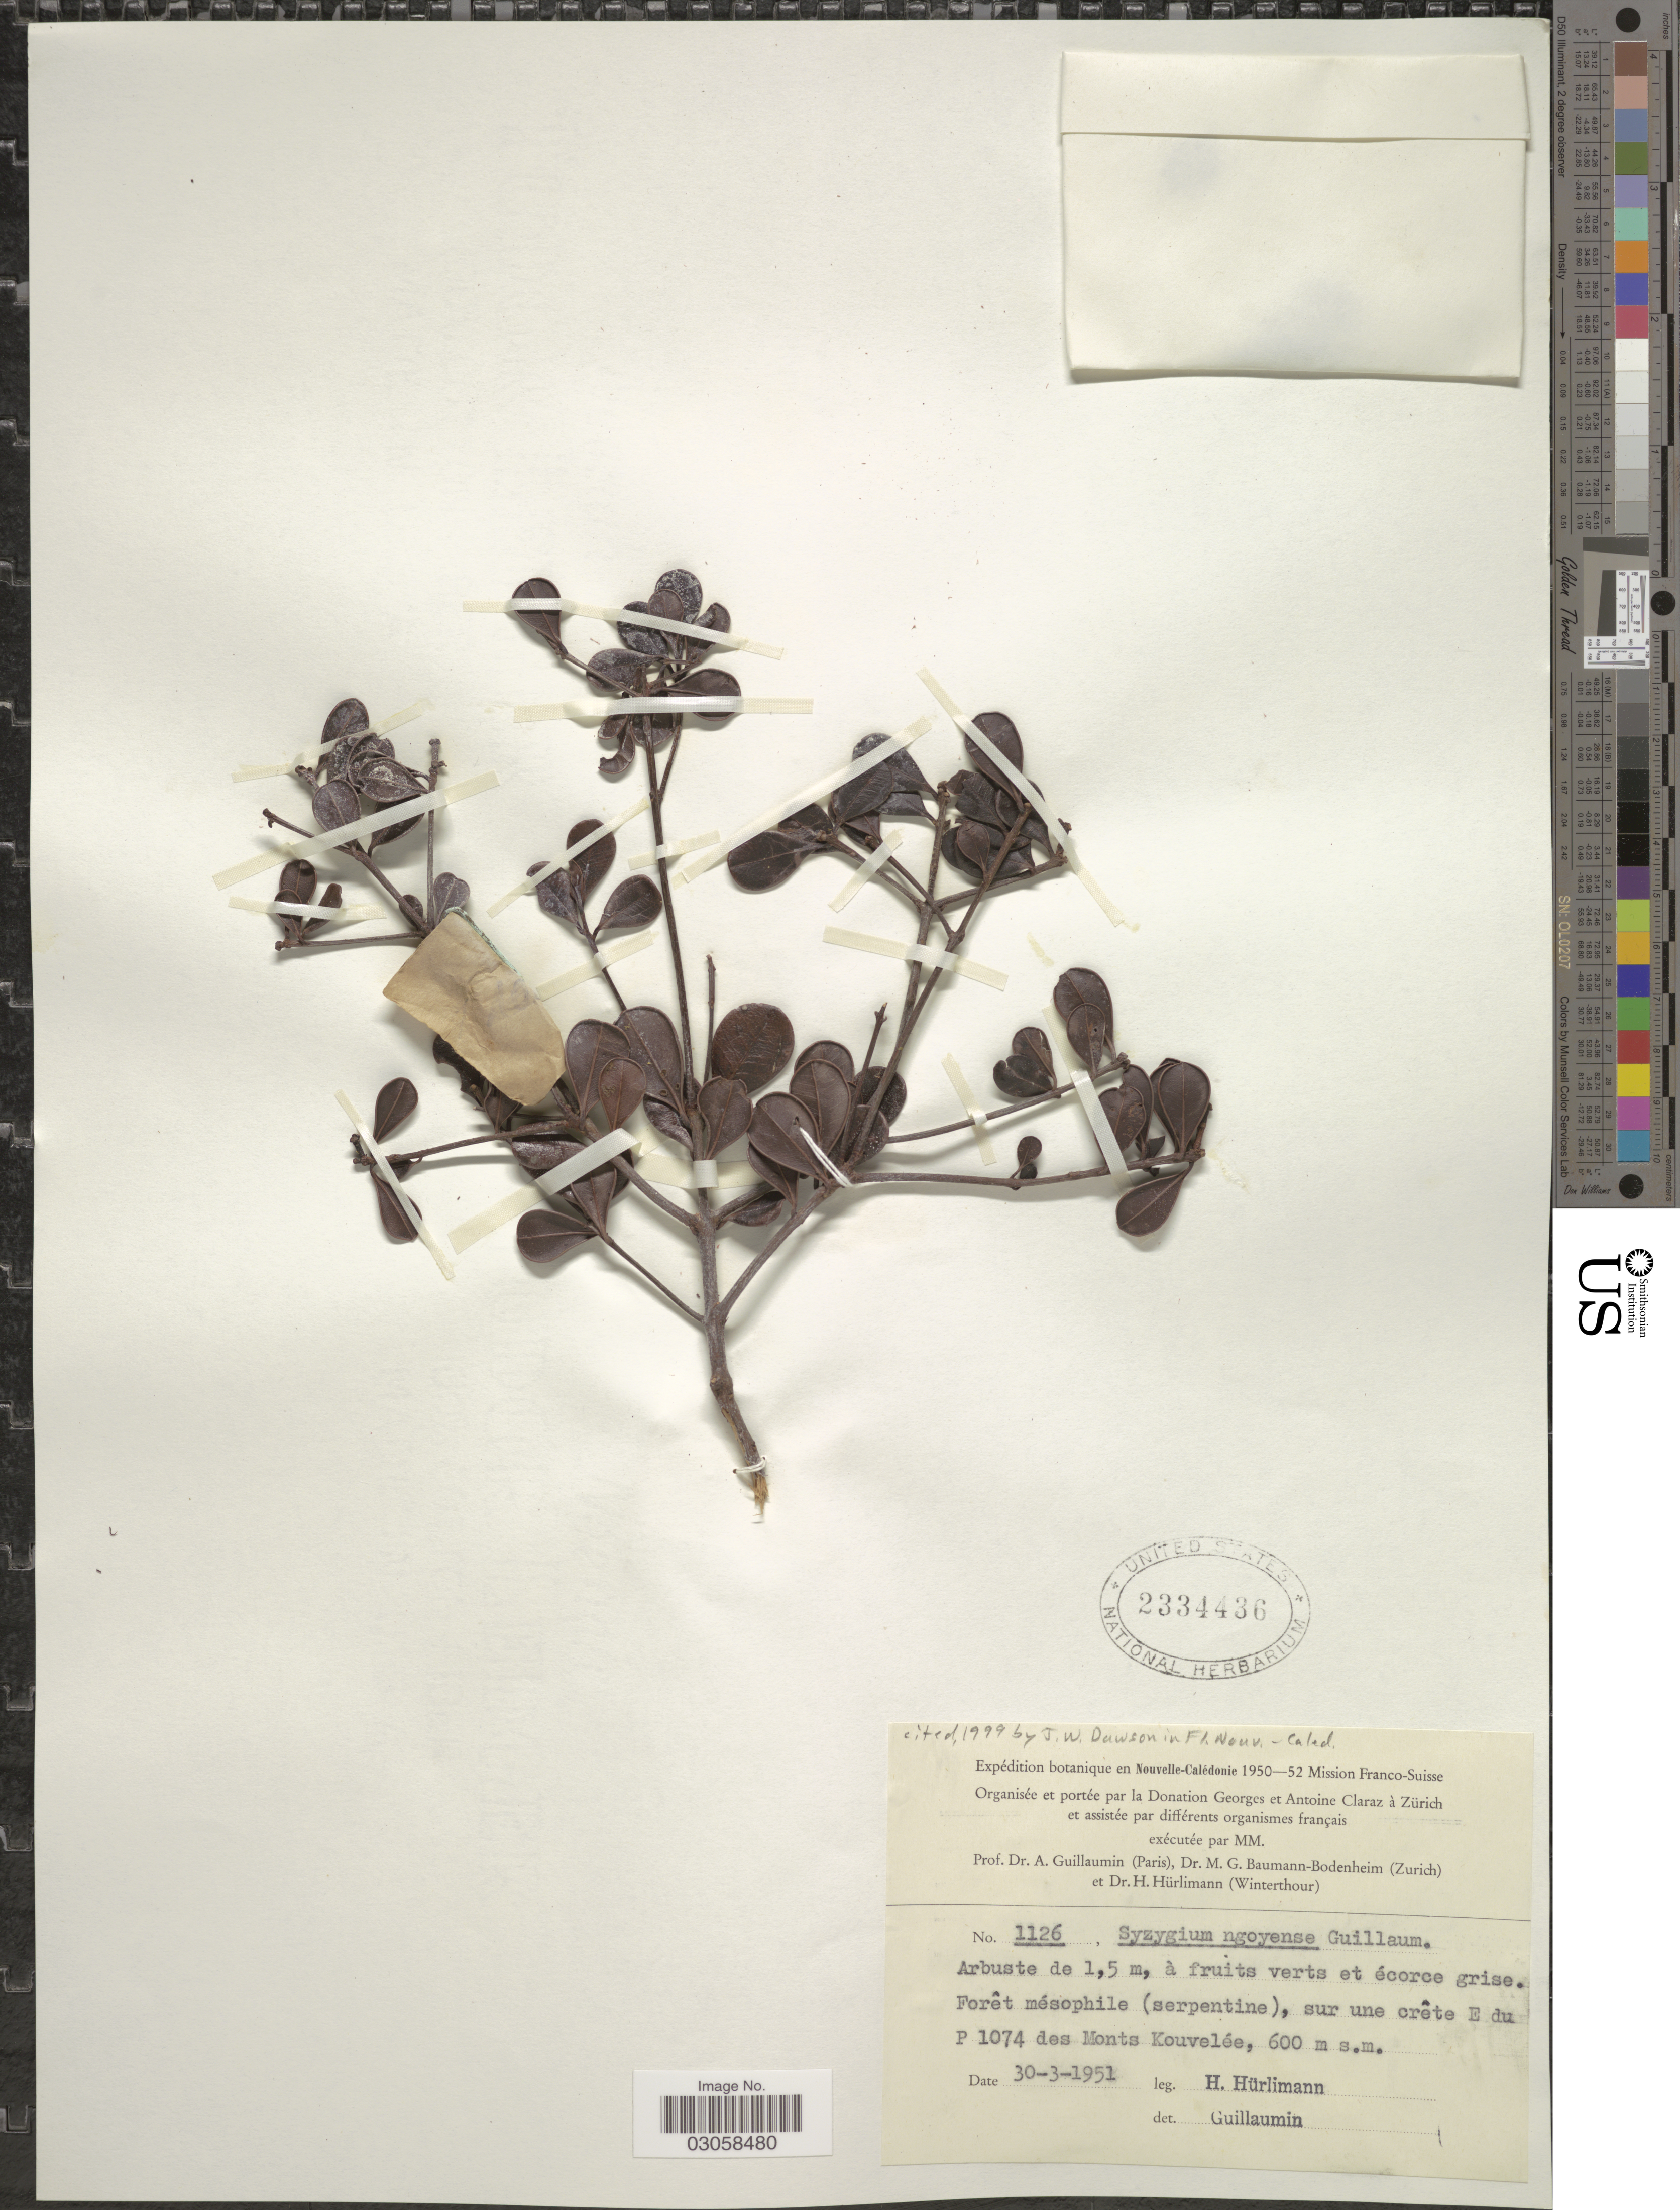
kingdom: Plantae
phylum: Tracheophyta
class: Magnoliopsida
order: Myrtales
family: Myrtaceae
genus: Syzygium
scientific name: Syzygium ngoyense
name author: (Schltr.) Guillaumin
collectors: H. Hürlimann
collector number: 1126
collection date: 1951-03-30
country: New Caledonia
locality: Nouvelle-Calédonie. Forêt mésophile (serpentine), sur une crête E du P 1074 des Monts Kouvelée.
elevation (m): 600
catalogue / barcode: US 2334436